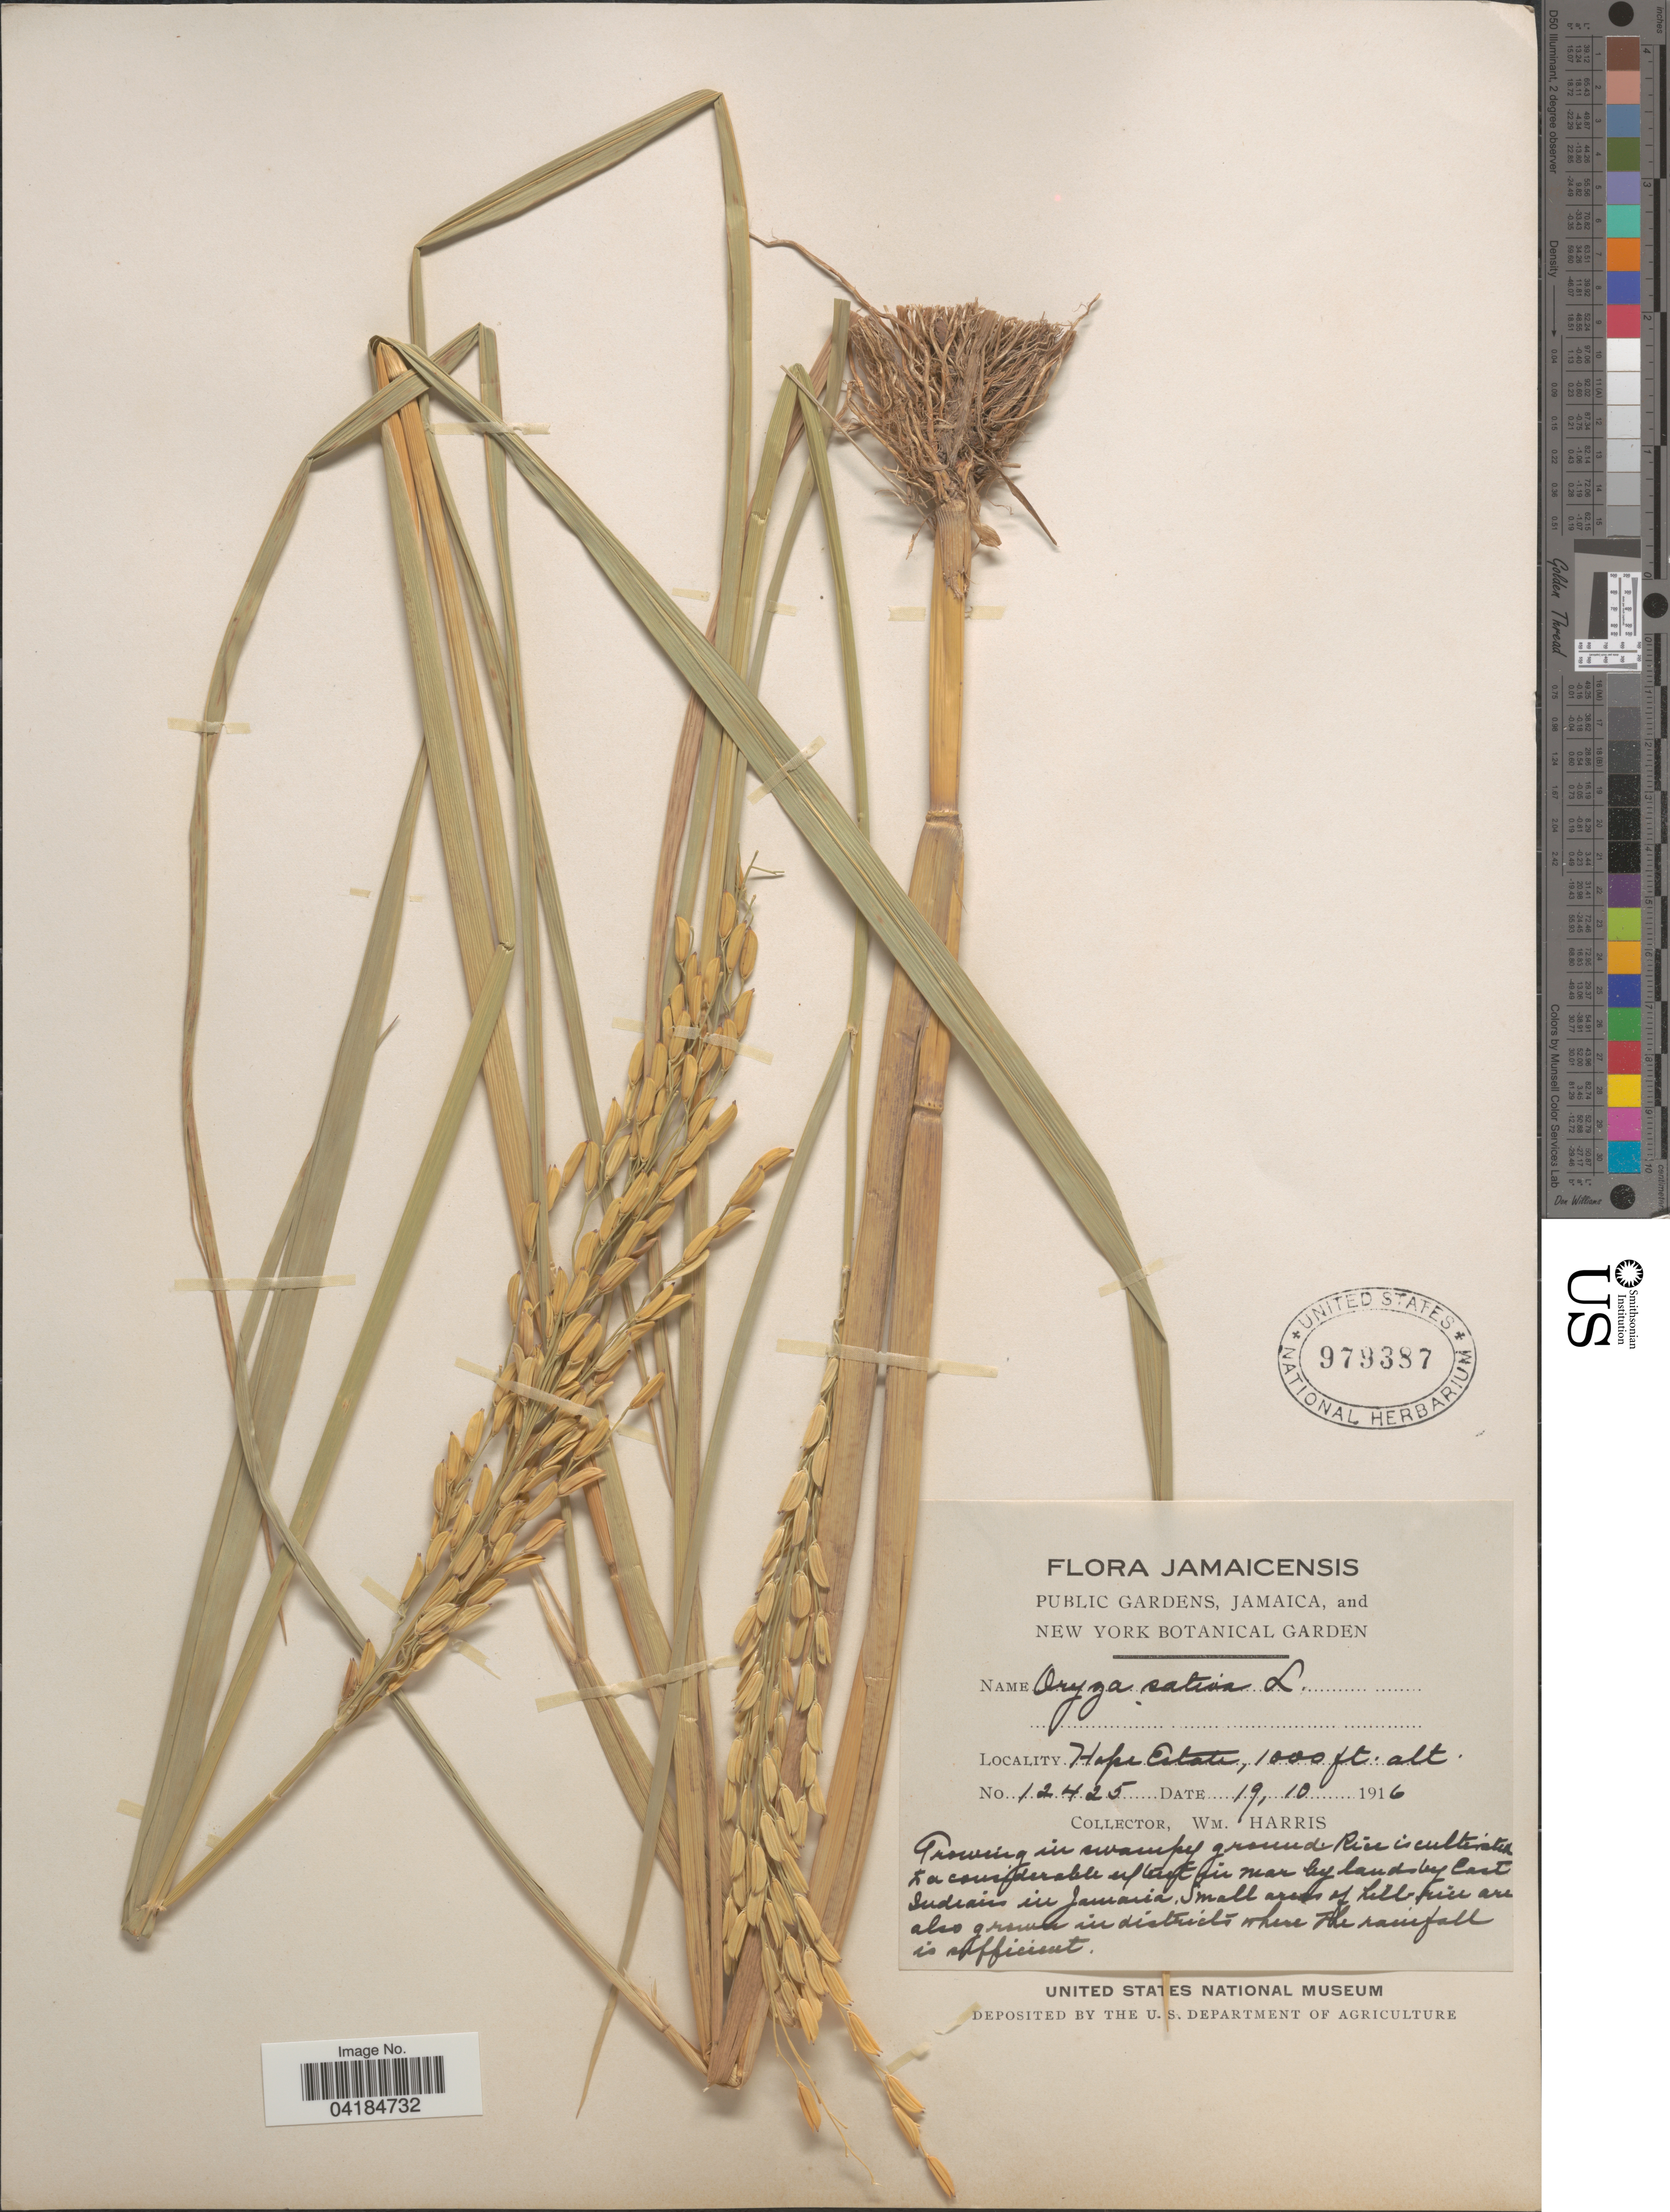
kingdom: Plantae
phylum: Tracheophyta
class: Liliopsida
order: Poales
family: Poaceae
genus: Oryza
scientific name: Oryza sativa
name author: L.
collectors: W. H. Harris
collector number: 12425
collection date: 1916-10-19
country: Jamaica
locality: Hope Estate.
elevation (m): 305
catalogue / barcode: US 979387